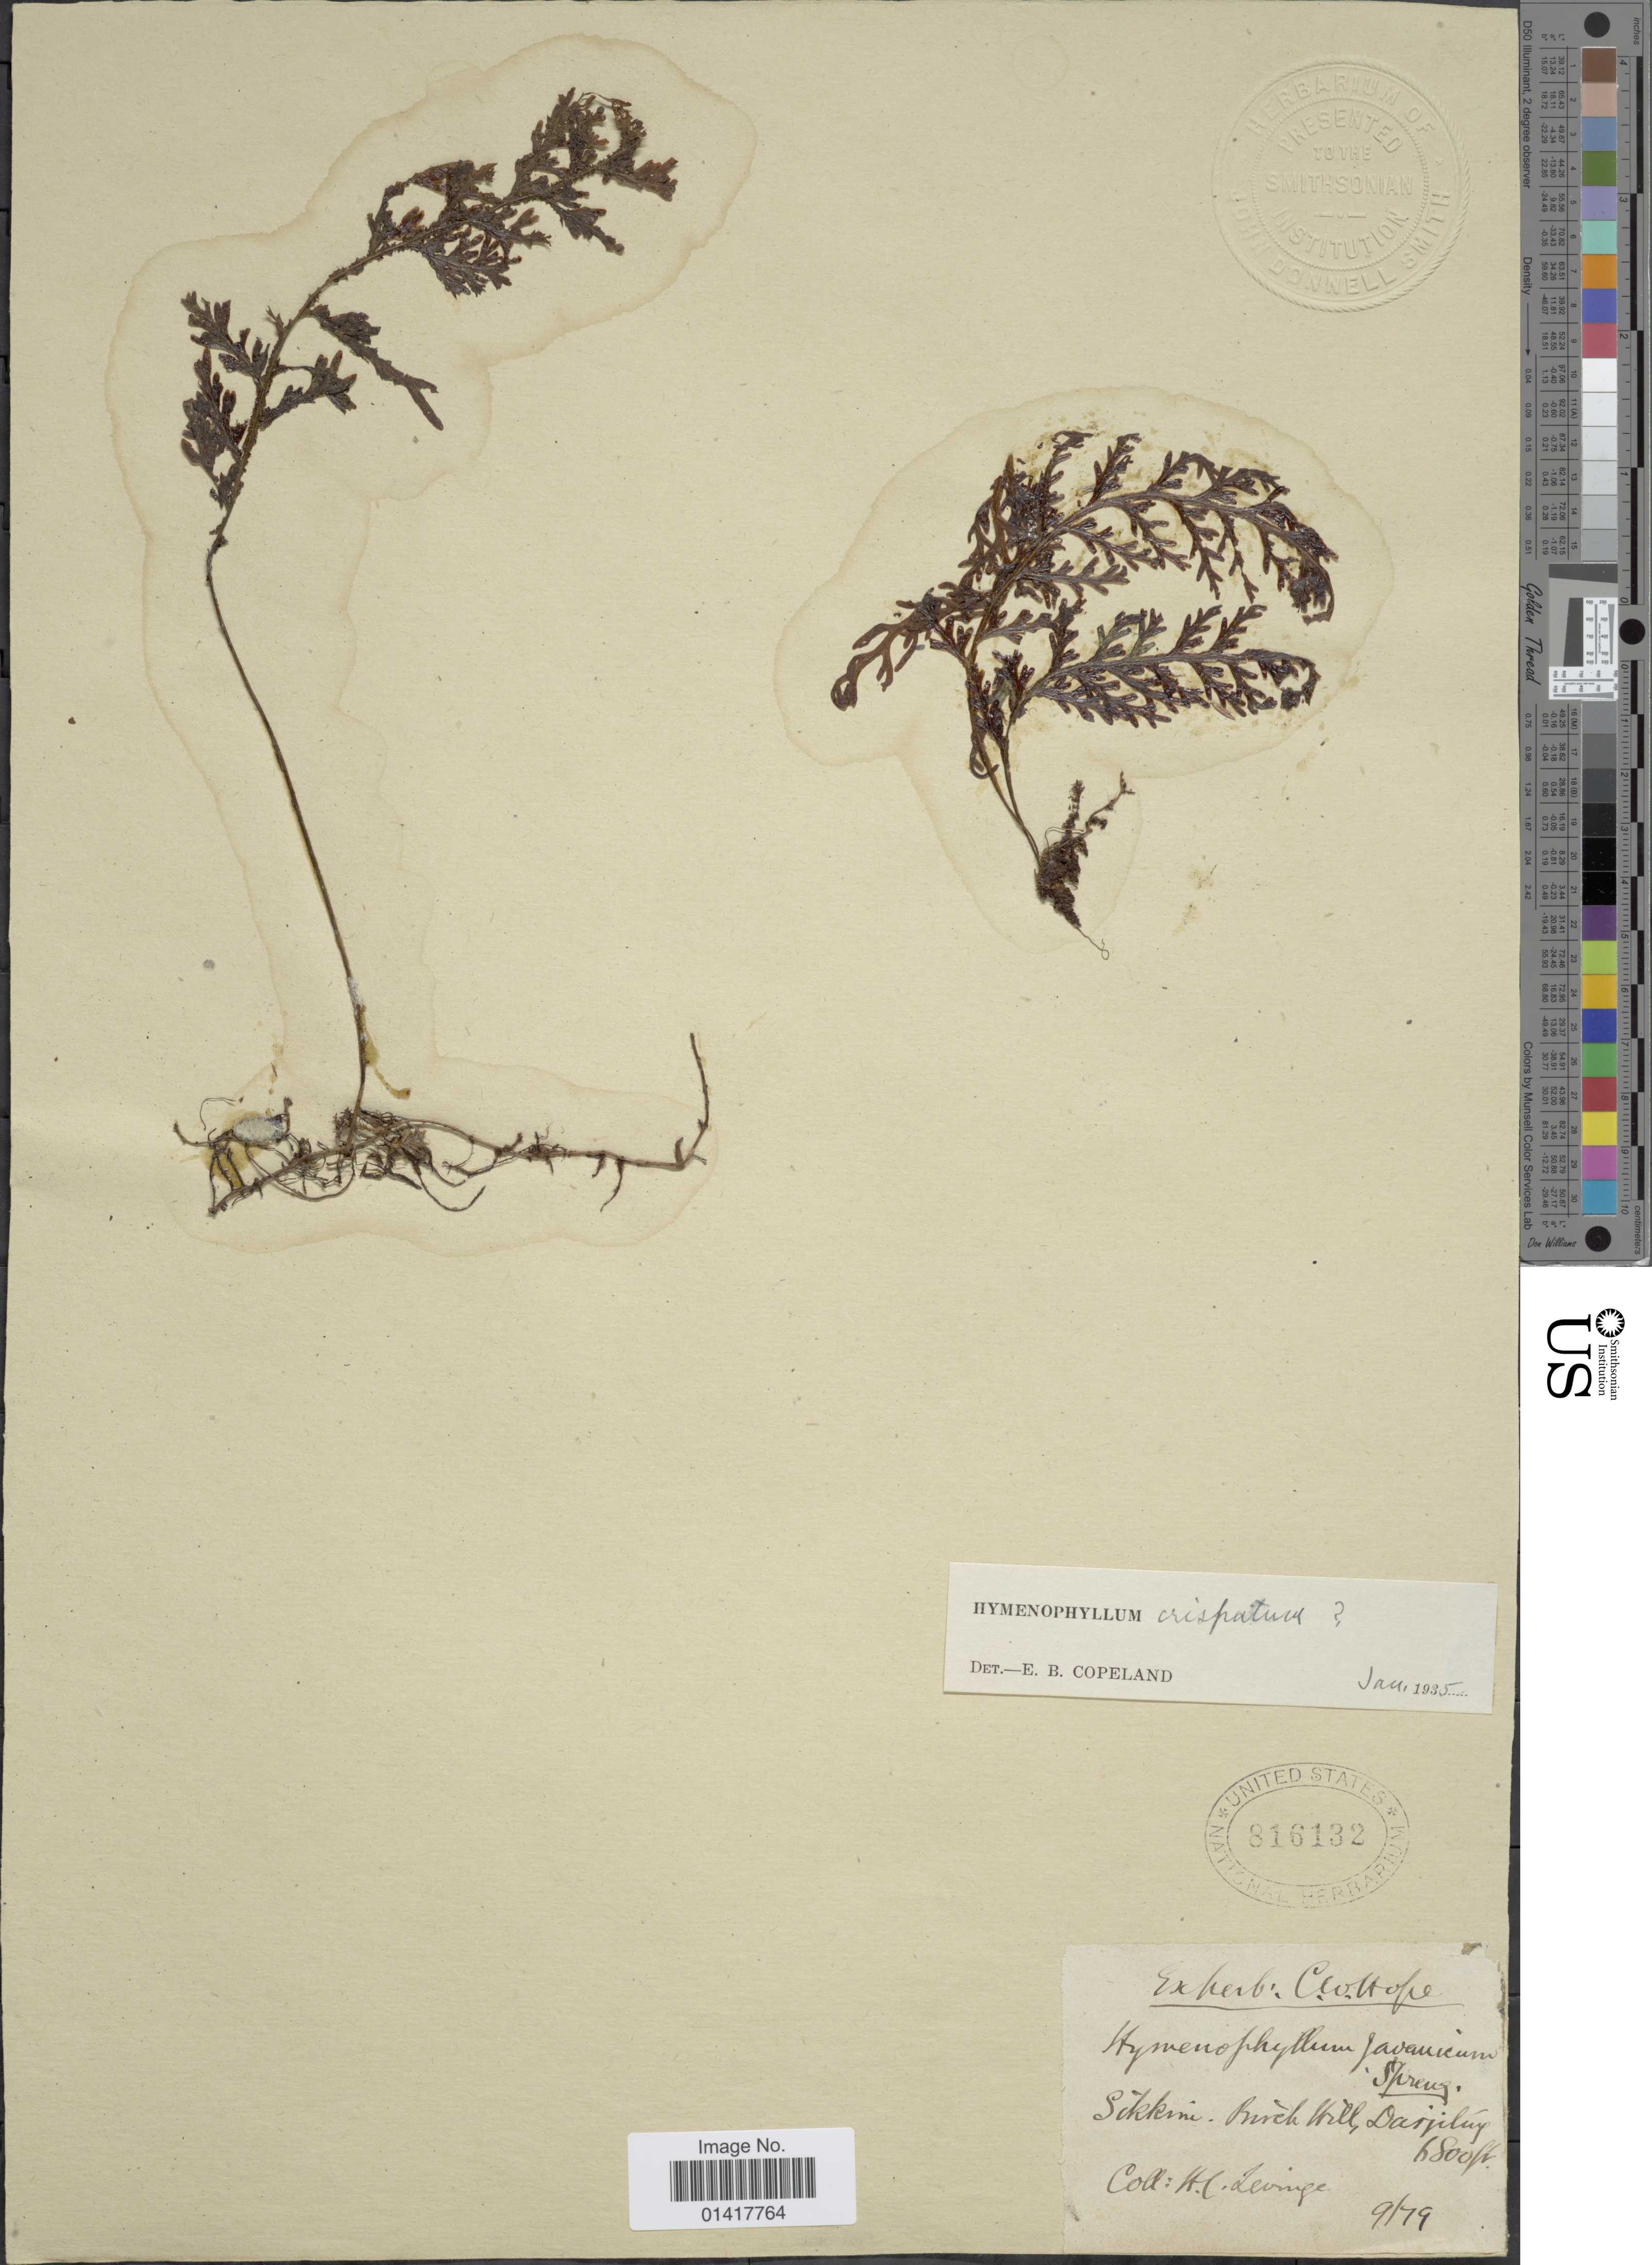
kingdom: Plantae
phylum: Tracheophyta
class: Polypodiopsida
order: Hymenophyllales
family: Hymenophyllaceae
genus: Hymenophyllum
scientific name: Hymenophyllum crispatum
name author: Wall. ex Hook. & Grev.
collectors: H. Levinge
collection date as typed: Transcribed d/m/y: /9/79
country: India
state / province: Sikkim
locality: Birch Hill Darjiling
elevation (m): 2073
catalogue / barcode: US 816132